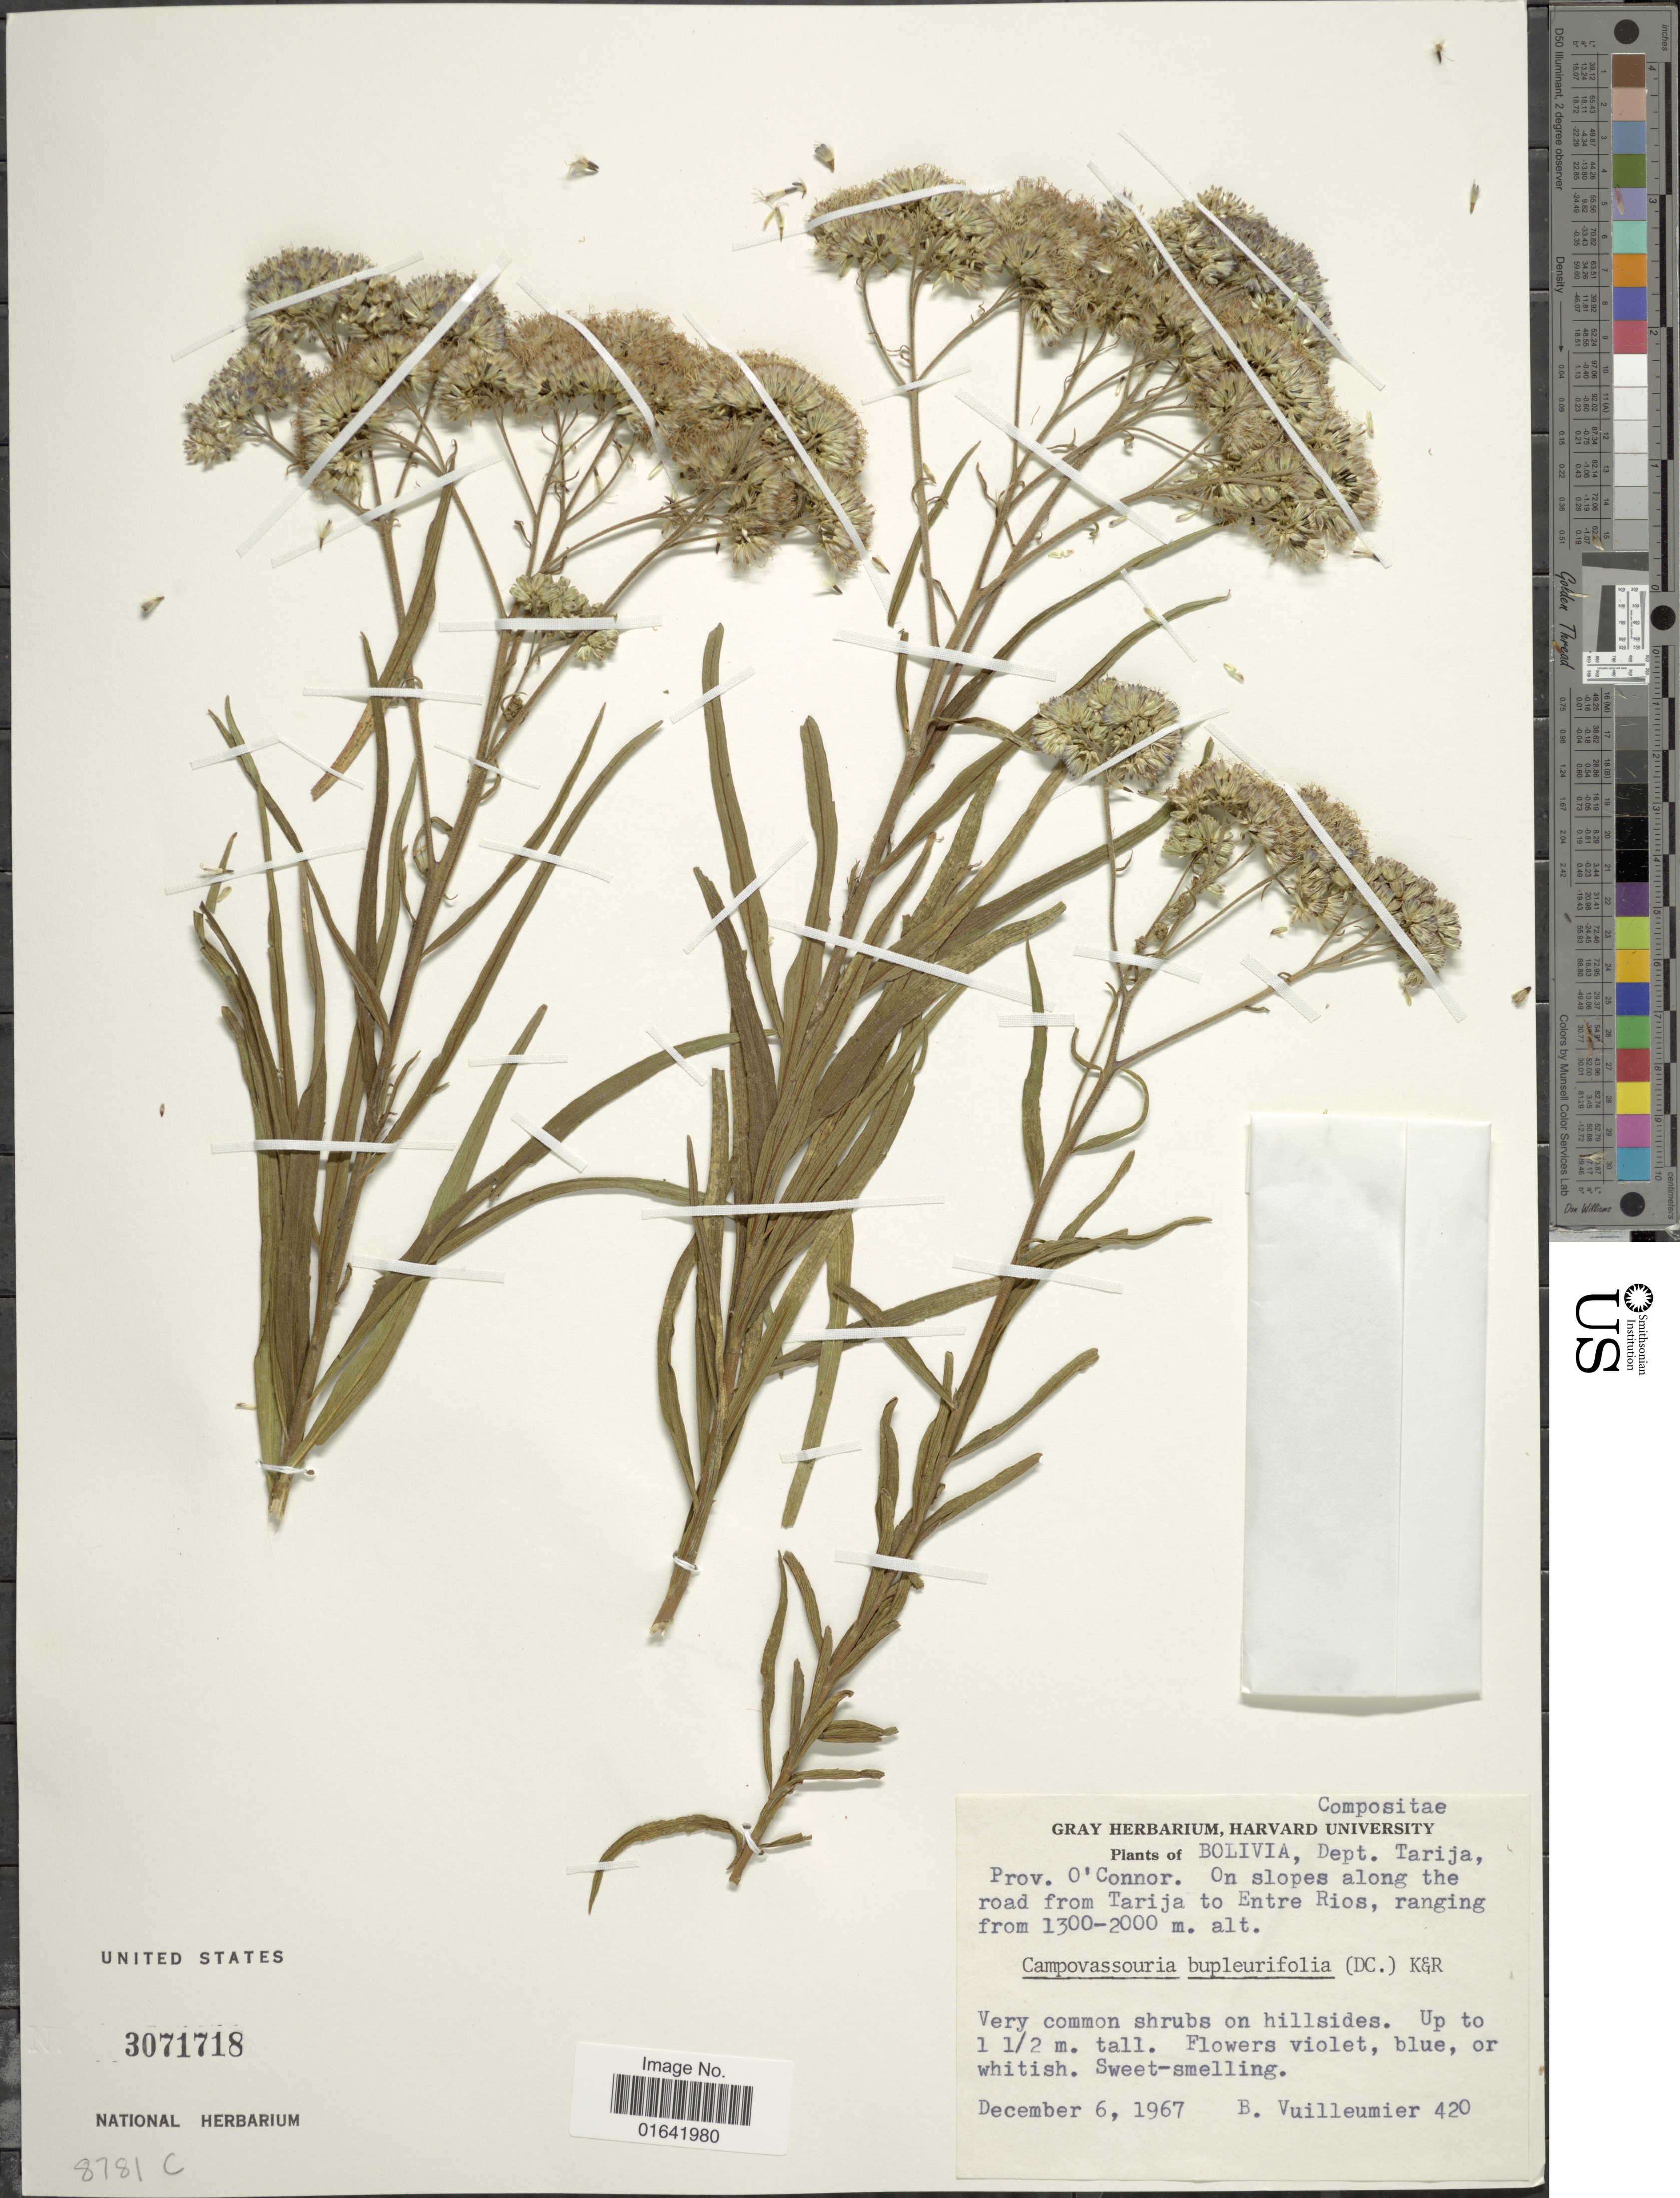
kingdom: Plantae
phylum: Tracheophyta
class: Magnoliopsida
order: Asterales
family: Asteraceae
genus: Campovassouria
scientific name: Campovassouria bupleurifolia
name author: (DC.) R.M. King & H. Rob.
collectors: B. Vuilleumier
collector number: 420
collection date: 1967-12-06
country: Bolivia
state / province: Tarija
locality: Prov. O'Connor, on slope along the road from Tarija to Entre Rios.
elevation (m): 1300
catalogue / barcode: US 3071718